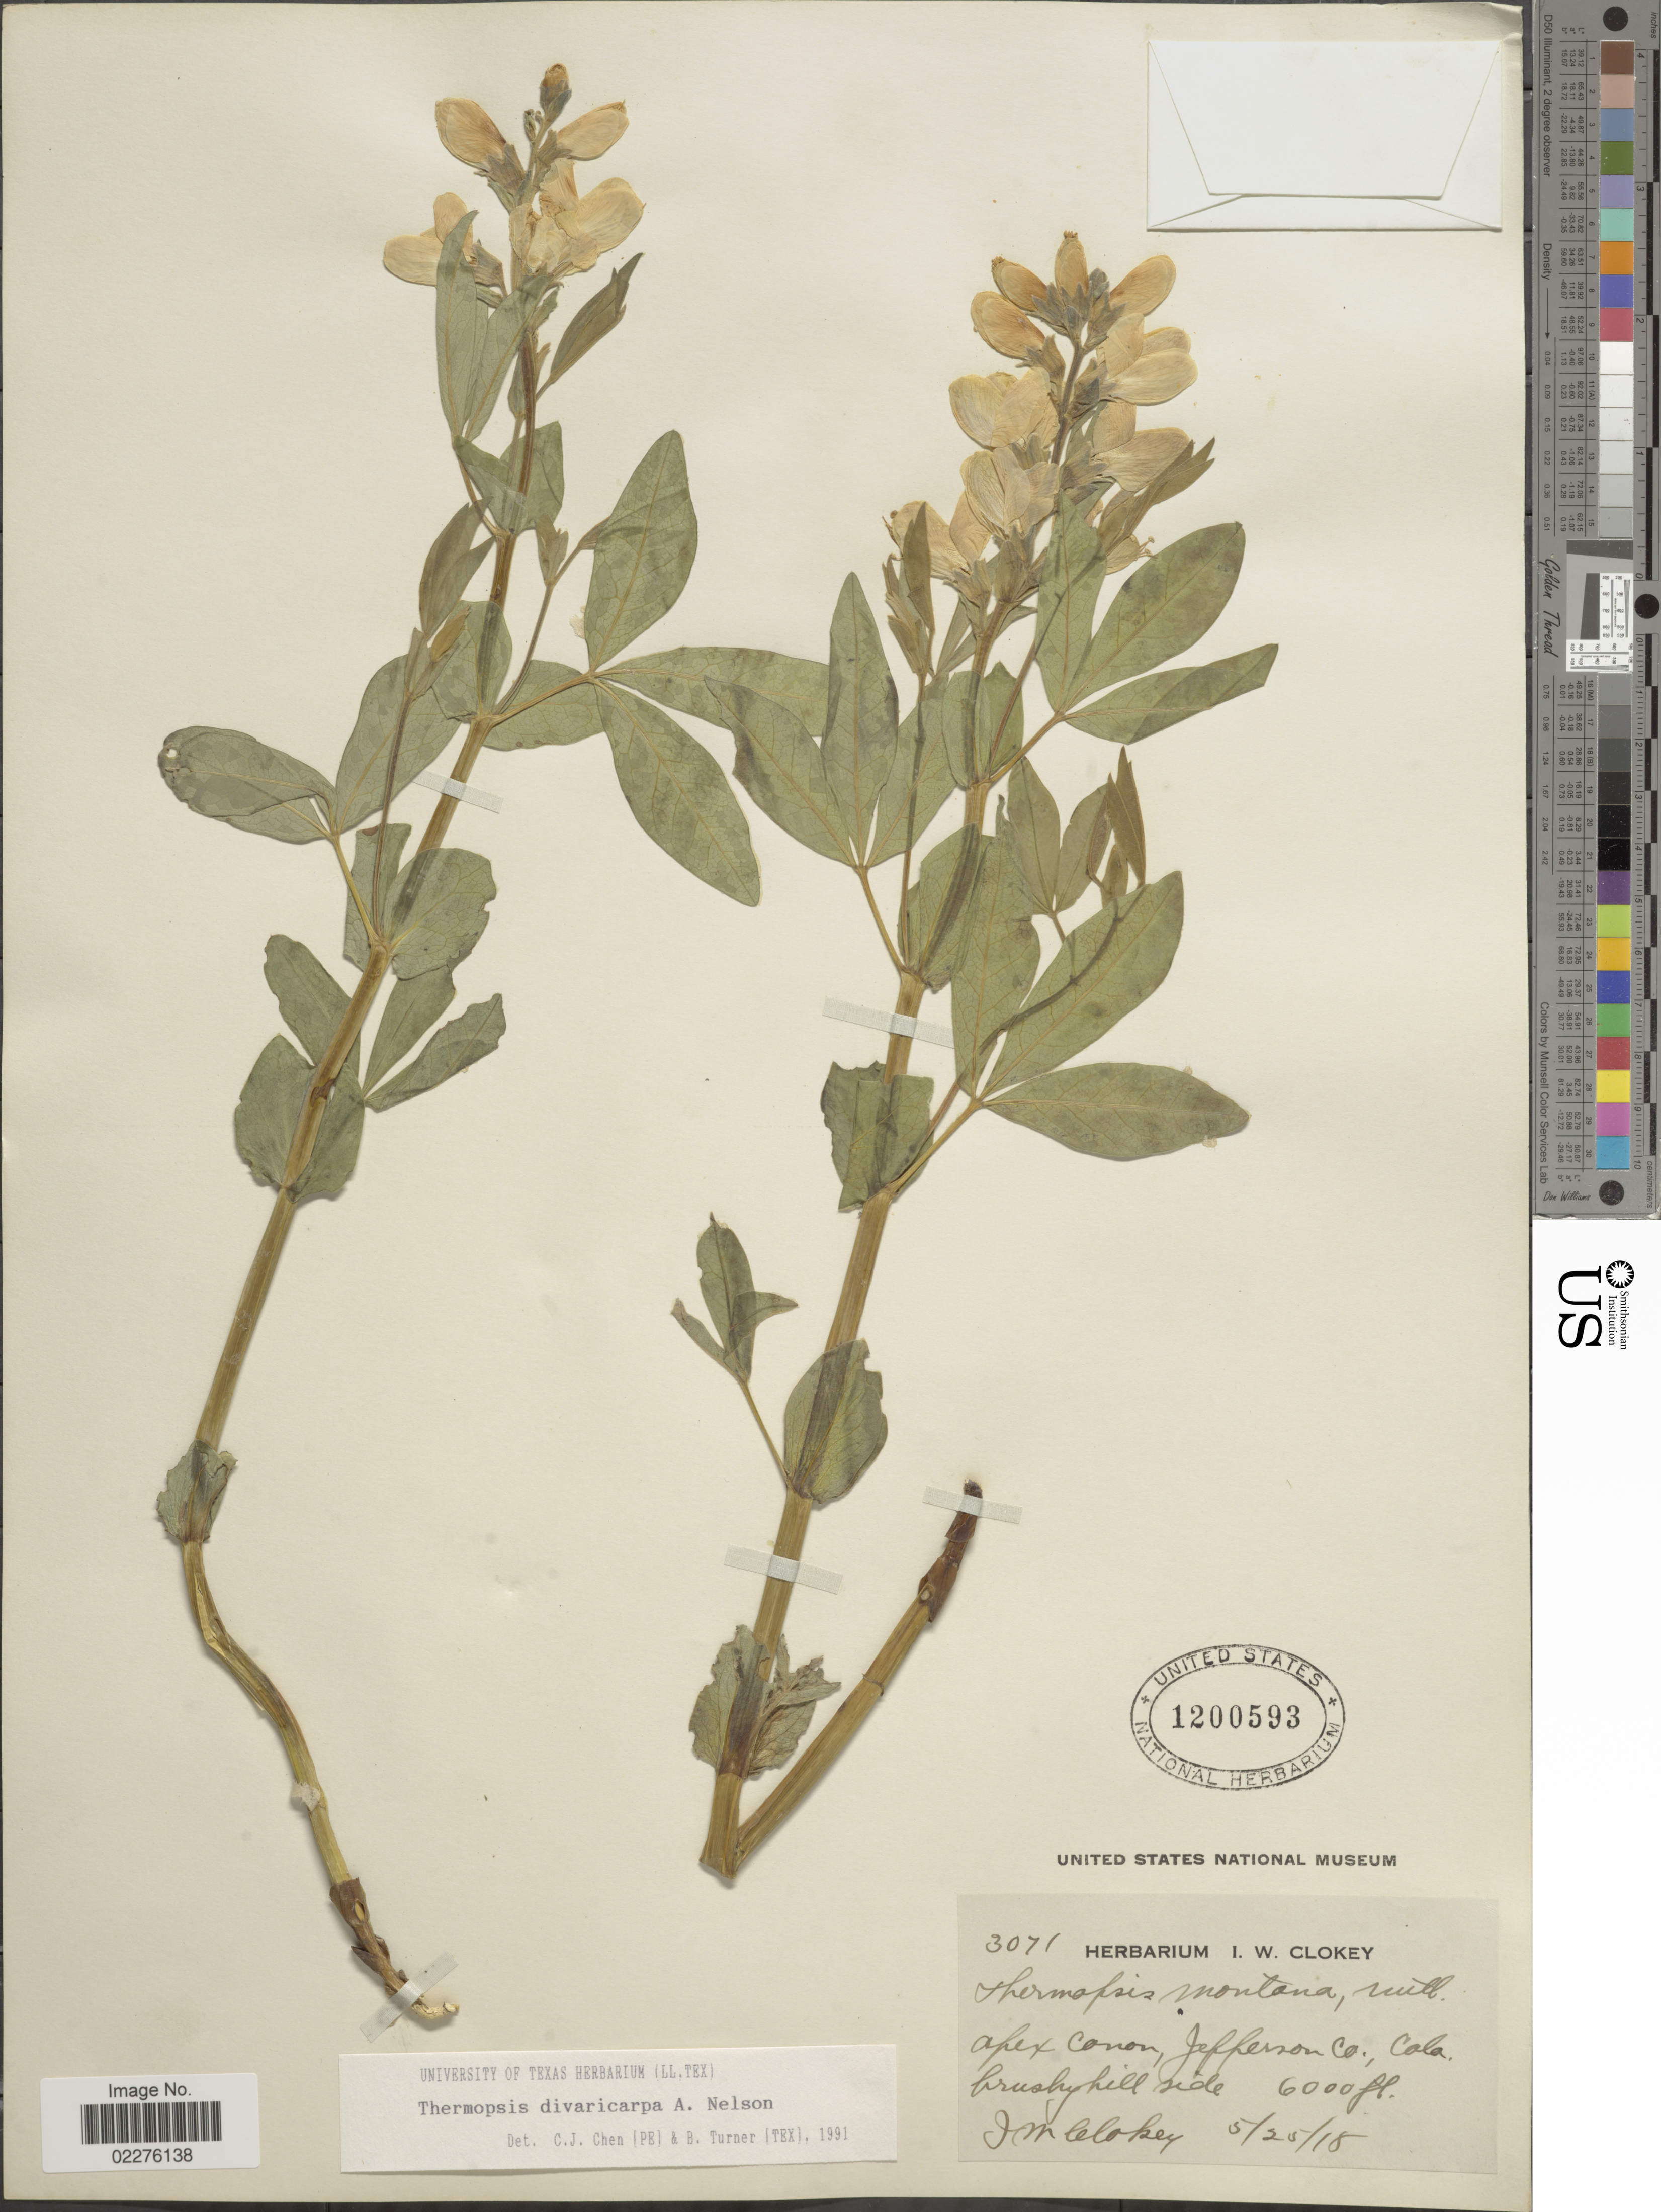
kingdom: Plantae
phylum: Tracheophyta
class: Magnoliopsida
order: Fabales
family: Fabaceae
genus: Thermopsis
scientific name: Thermopsis divaricarpa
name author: A. Nelson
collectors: I. W. Clokey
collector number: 3071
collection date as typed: Transcribed d/m/y: 25/5/18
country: United States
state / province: Colorado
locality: Apex canon, Jefferson Co., brushy hillside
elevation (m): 1829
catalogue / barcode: US 1200593